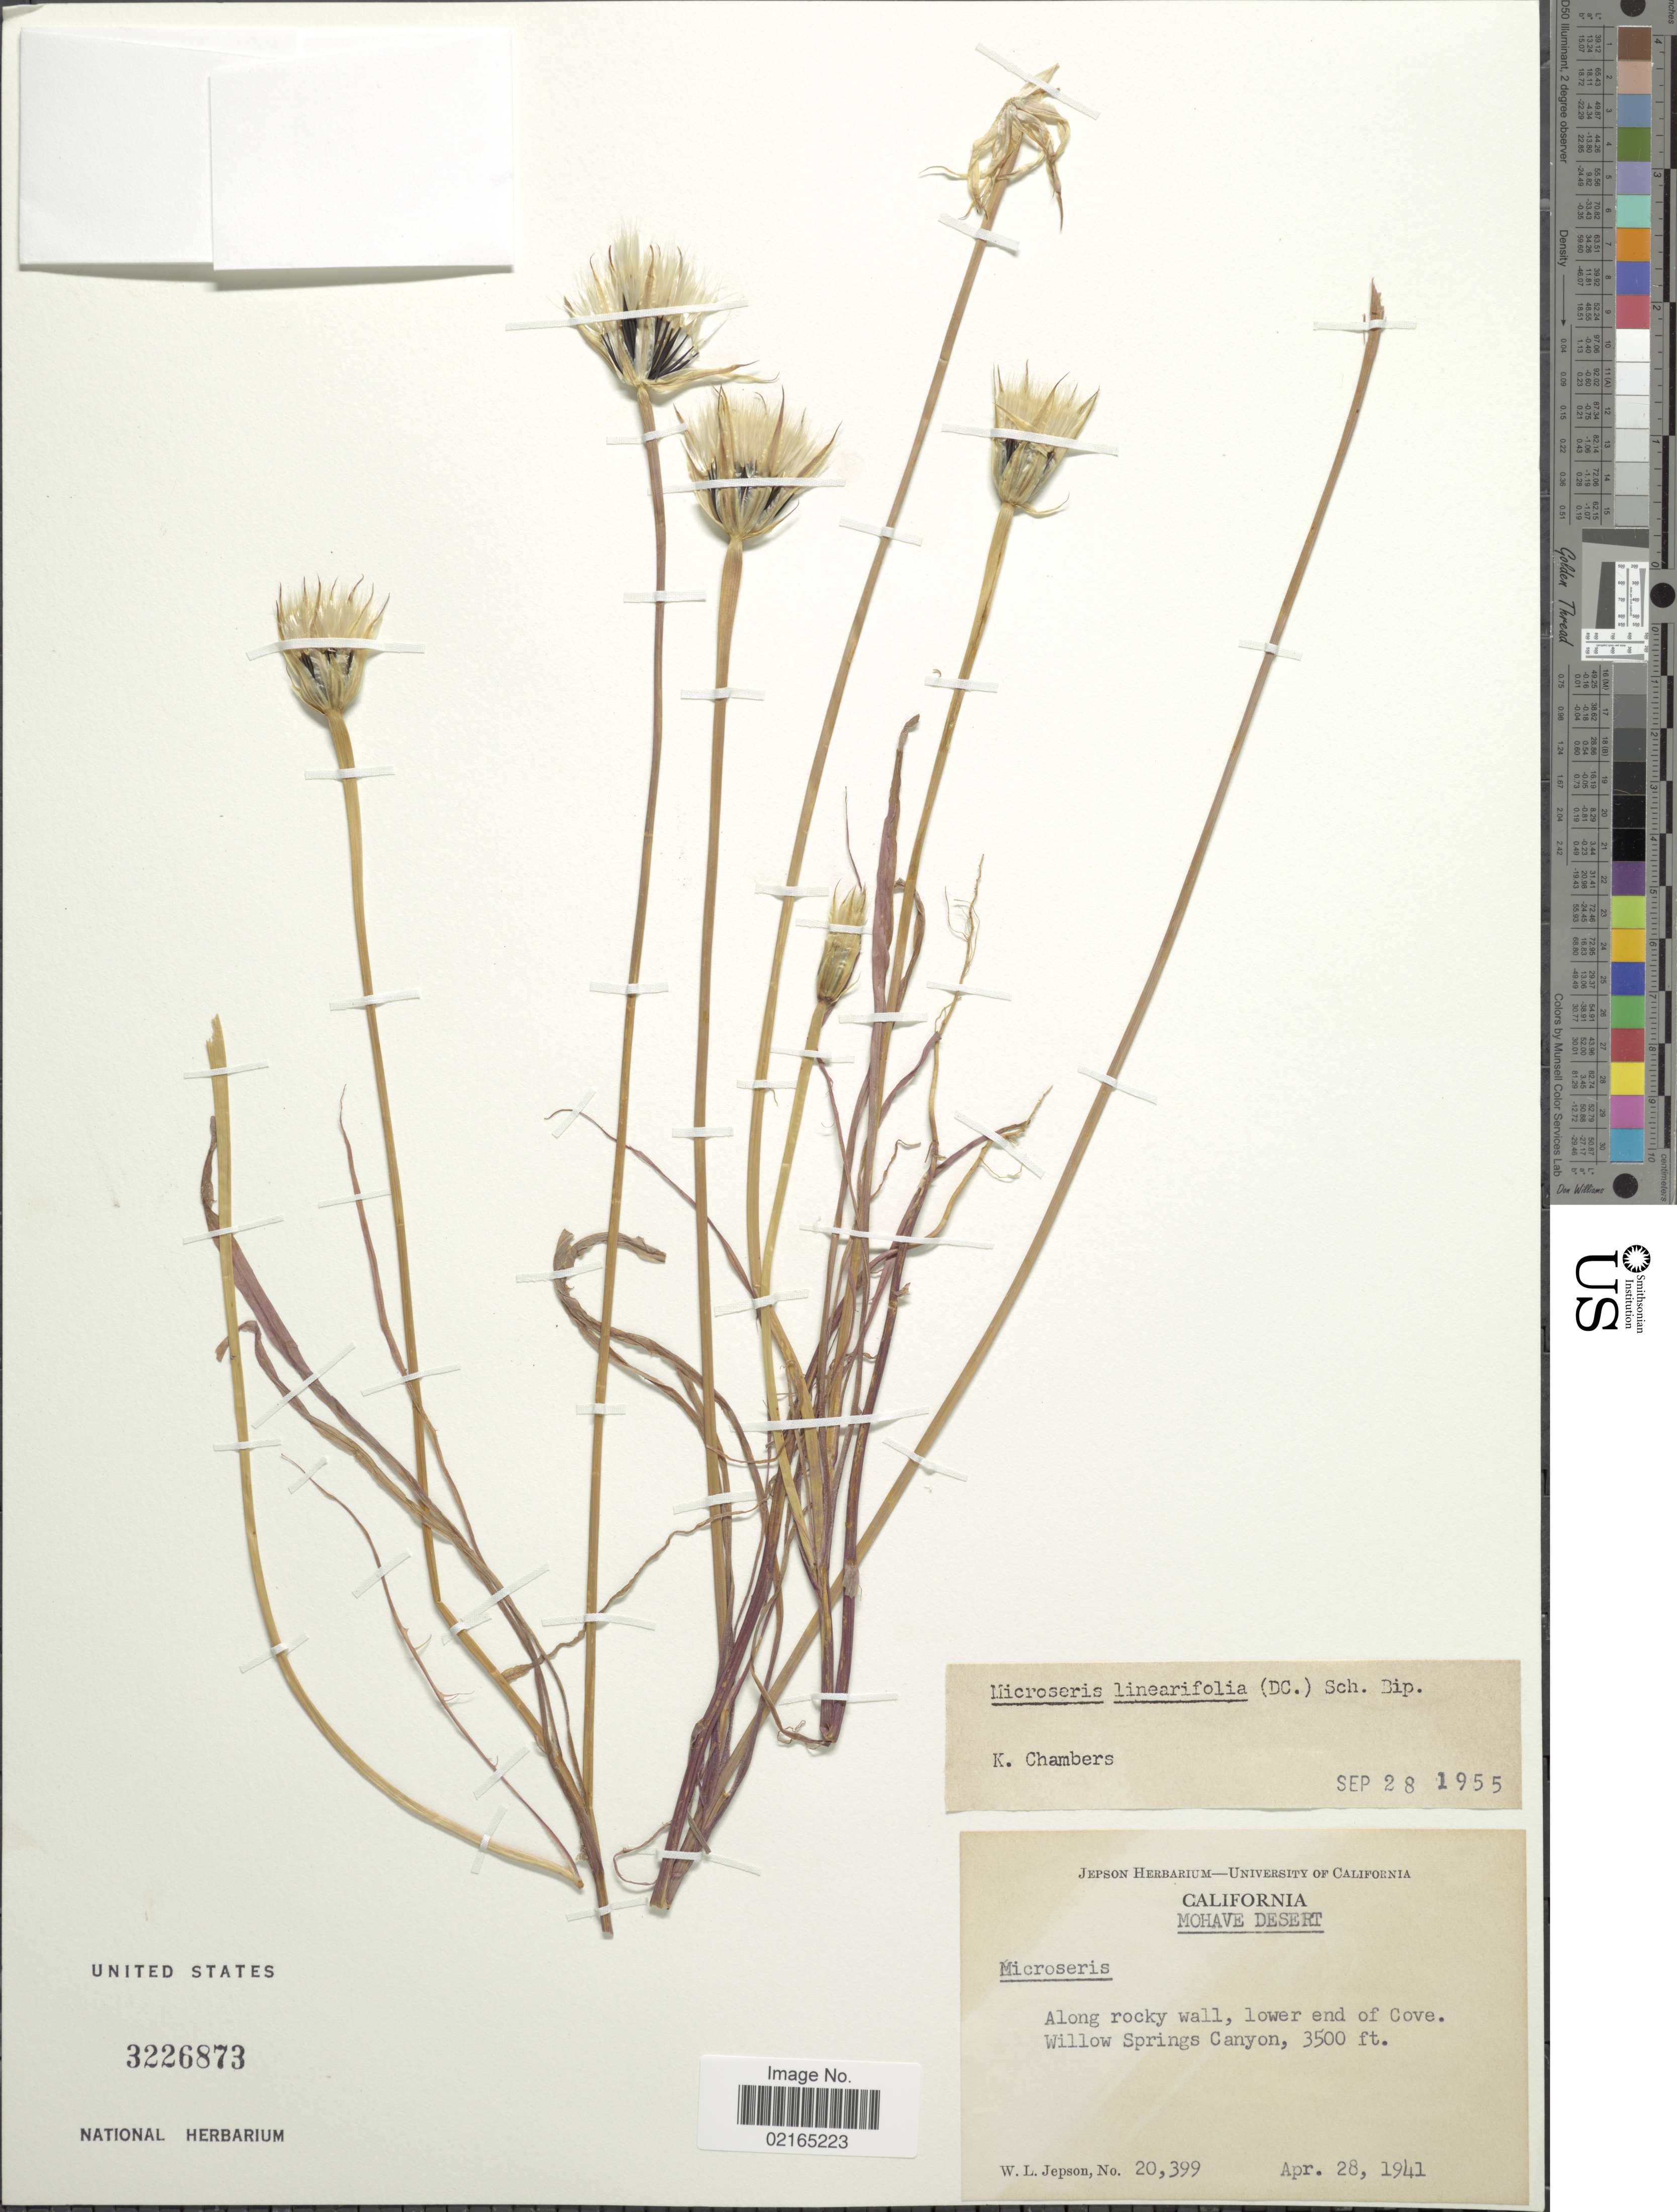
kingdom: Plantae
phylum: Tracheophyta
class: Magnoliopsida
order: Asterales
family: Asteraceae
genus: Uropappus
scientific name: Uropappus lindleyi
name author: (DC.) Nutt.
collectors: W. L. Jepson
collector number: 20399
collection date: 1941-04-28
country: United States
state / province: California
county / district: Kern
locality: Mohave Desert, along rocky wall, lower end of Cove, Willow Springs Canyon.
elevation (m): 1067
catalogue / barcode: US 3226873